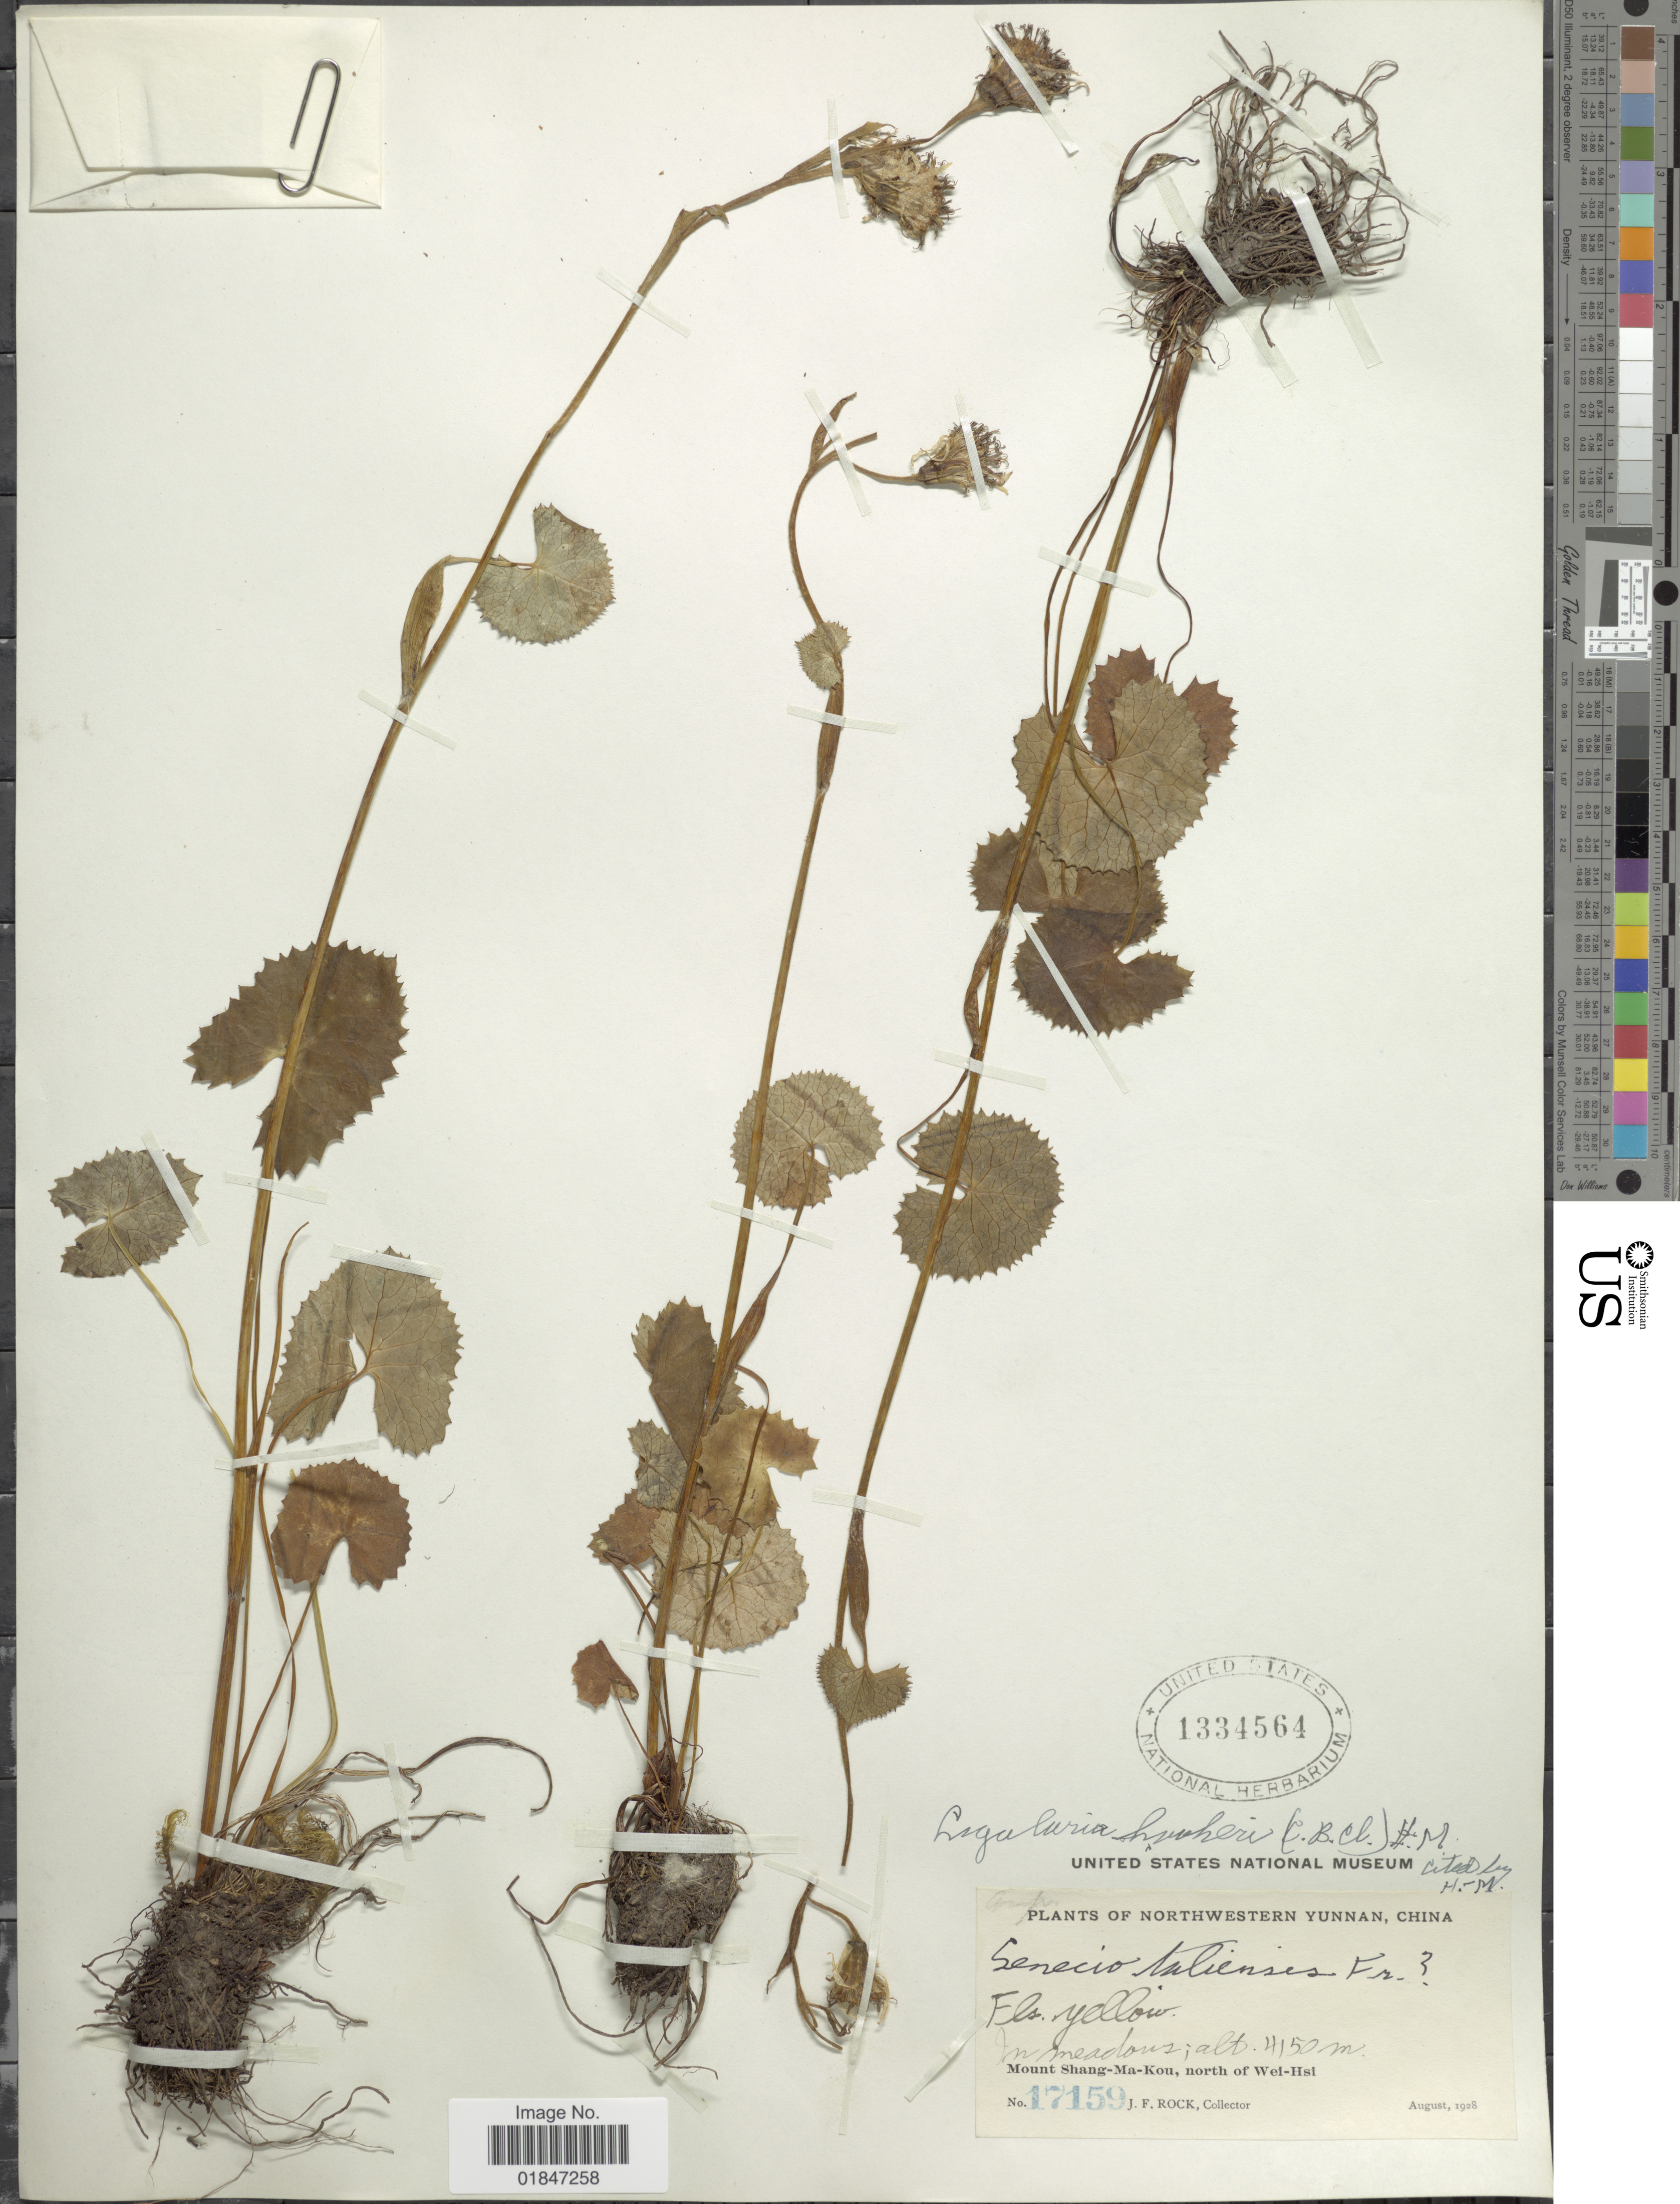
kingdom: Plantae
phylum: Tracheophyta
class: Magnoliopsida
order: Asterales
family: Asteraceae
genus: Ligularia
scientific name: Ligularia hookeri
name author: (C.B. Clarke) Hand.-Mazz.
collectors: J. Rock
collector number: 17159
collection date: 1928-08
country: China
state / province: Yunnan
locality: Northwestern Yunnan, China. Mount Shang-Ma-Kou, north of Wei-Hsi,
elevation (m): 4150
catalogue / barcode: US 1334564